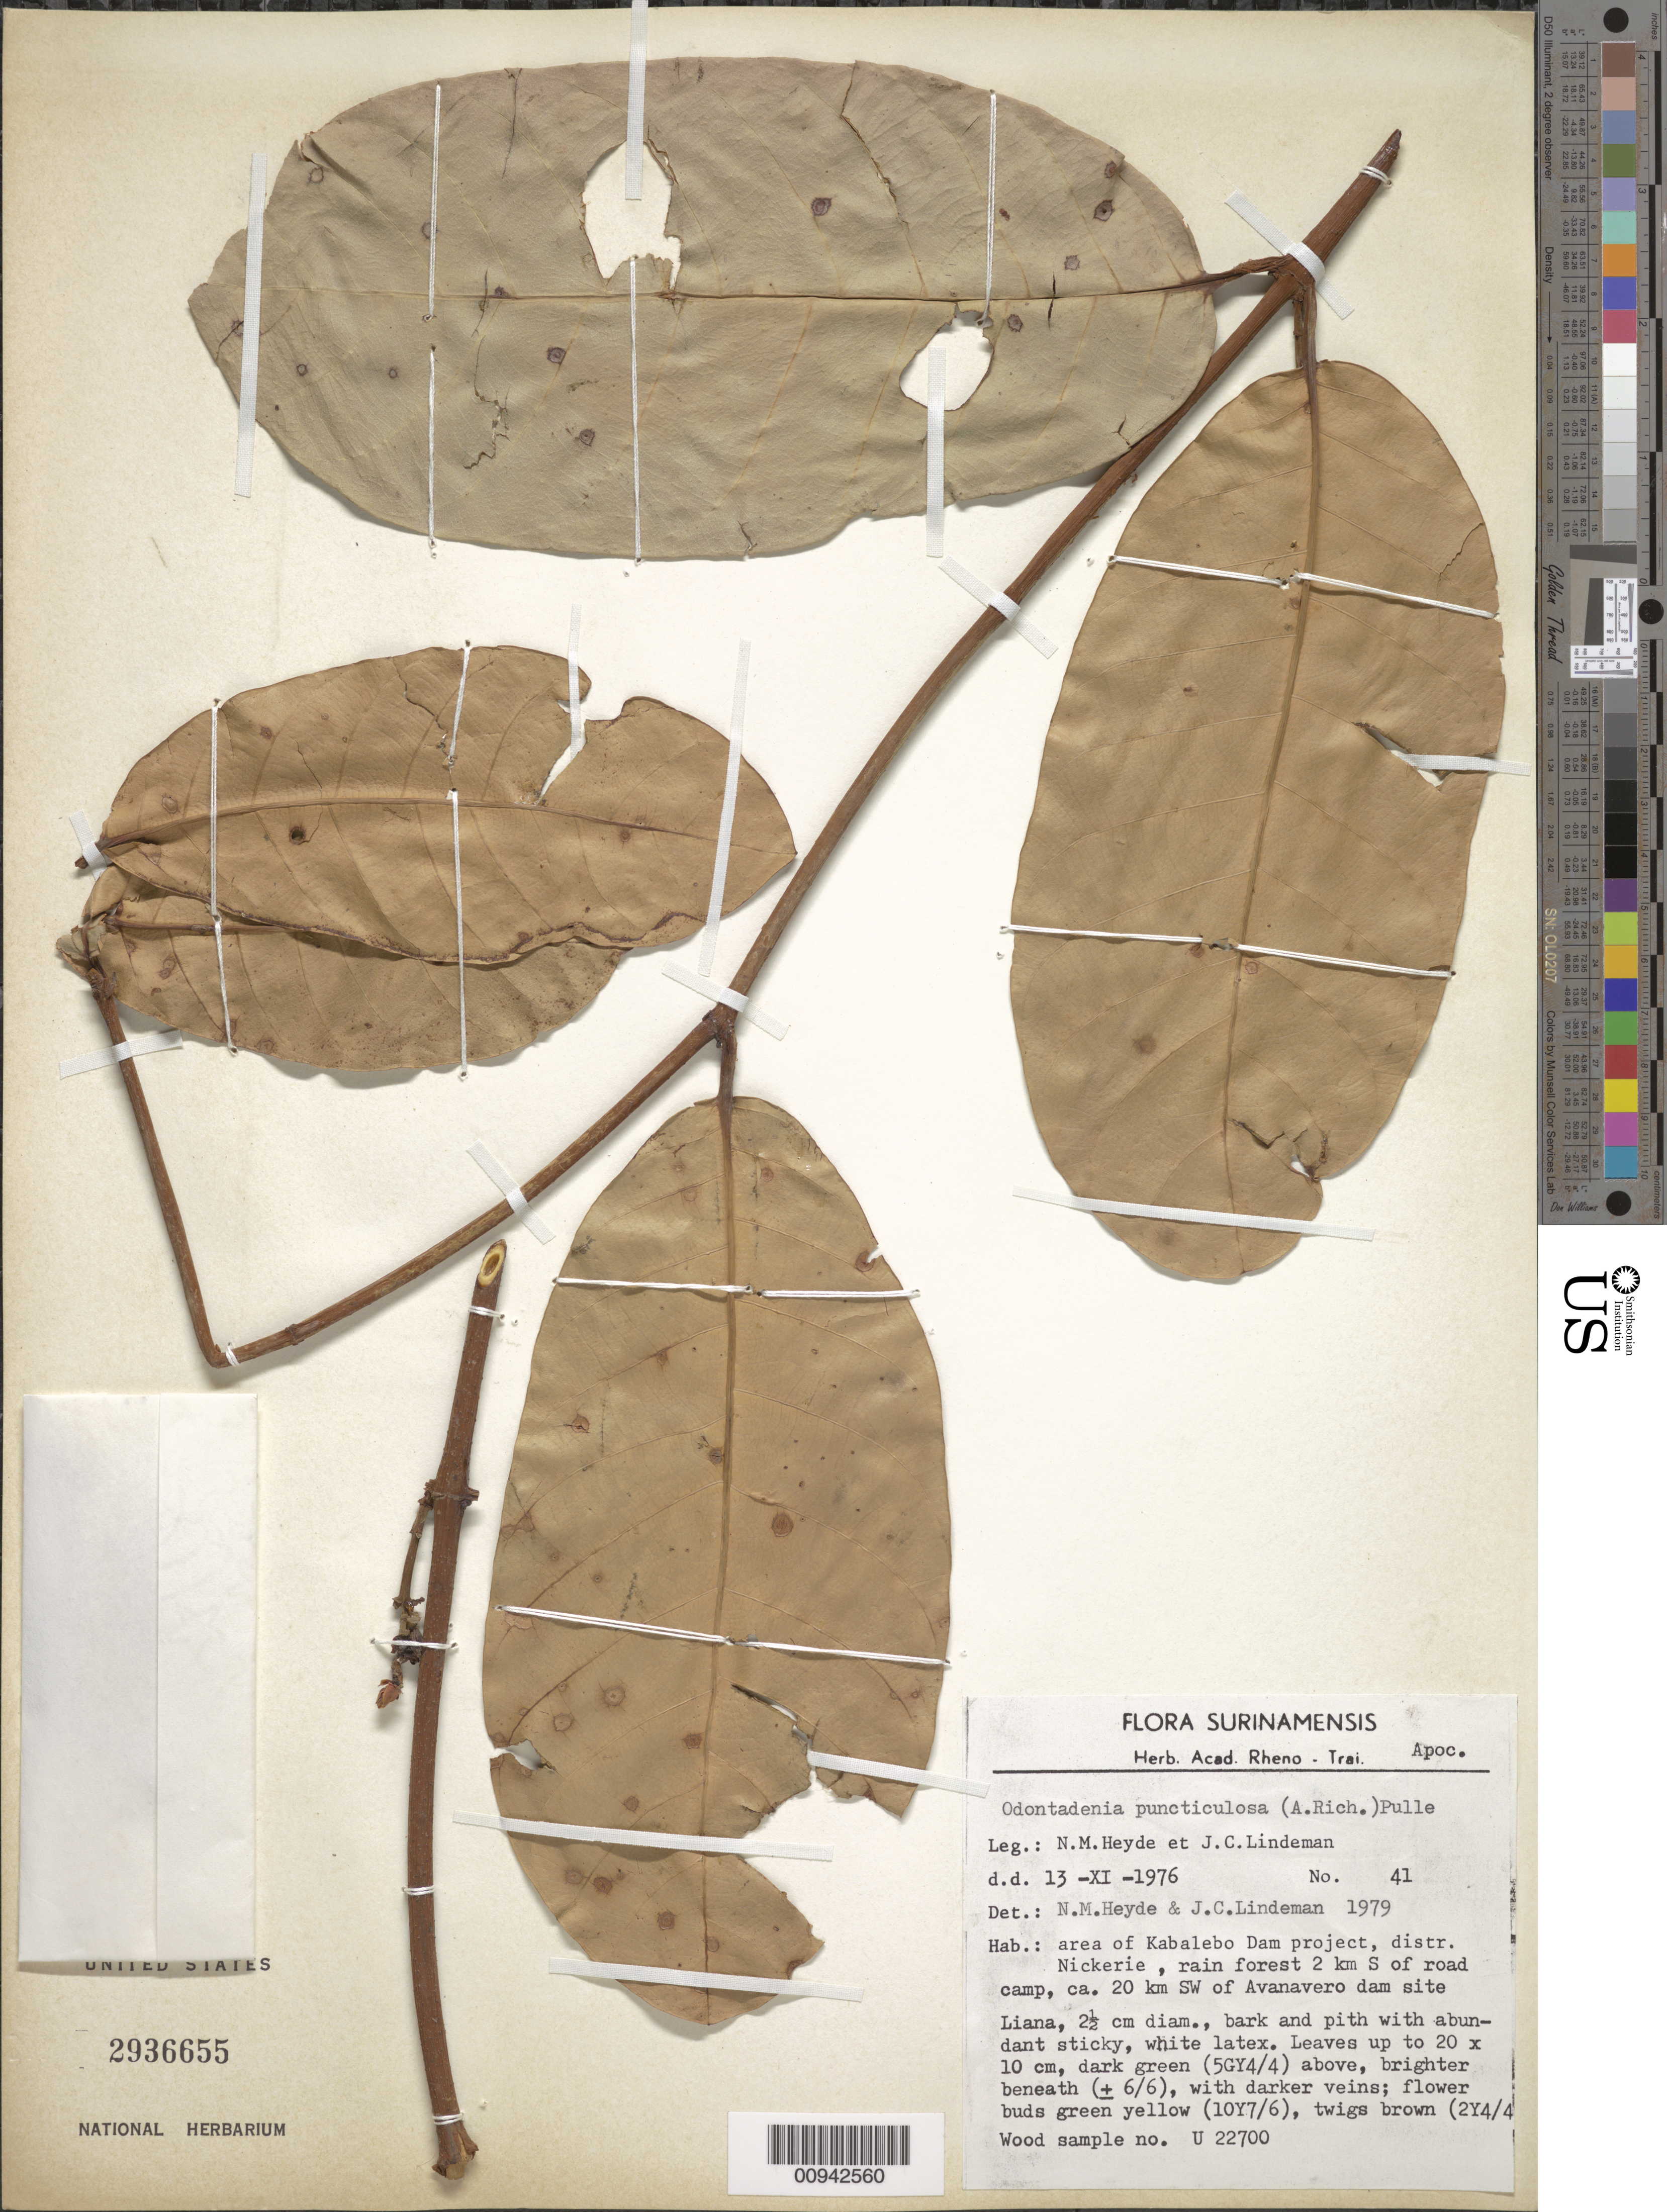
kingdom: Plantae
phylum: Tracheophyta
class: Magnoliopsida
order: Gentianales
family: Apocynaceae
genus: Odontadenia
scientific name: Odontadenia puncticulosa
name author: (Rich.) Pulle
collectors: N. M. Heyde & J. C. Lindeman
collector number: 41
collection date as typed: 13-Nov-76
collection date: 1976-11-13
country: Suriname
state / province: Nickerie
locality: Kabalebo Dam project, 20 km SW of Ananavero dam site, 2 km S of road camp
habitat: Rain forest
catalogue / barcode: US 2936655